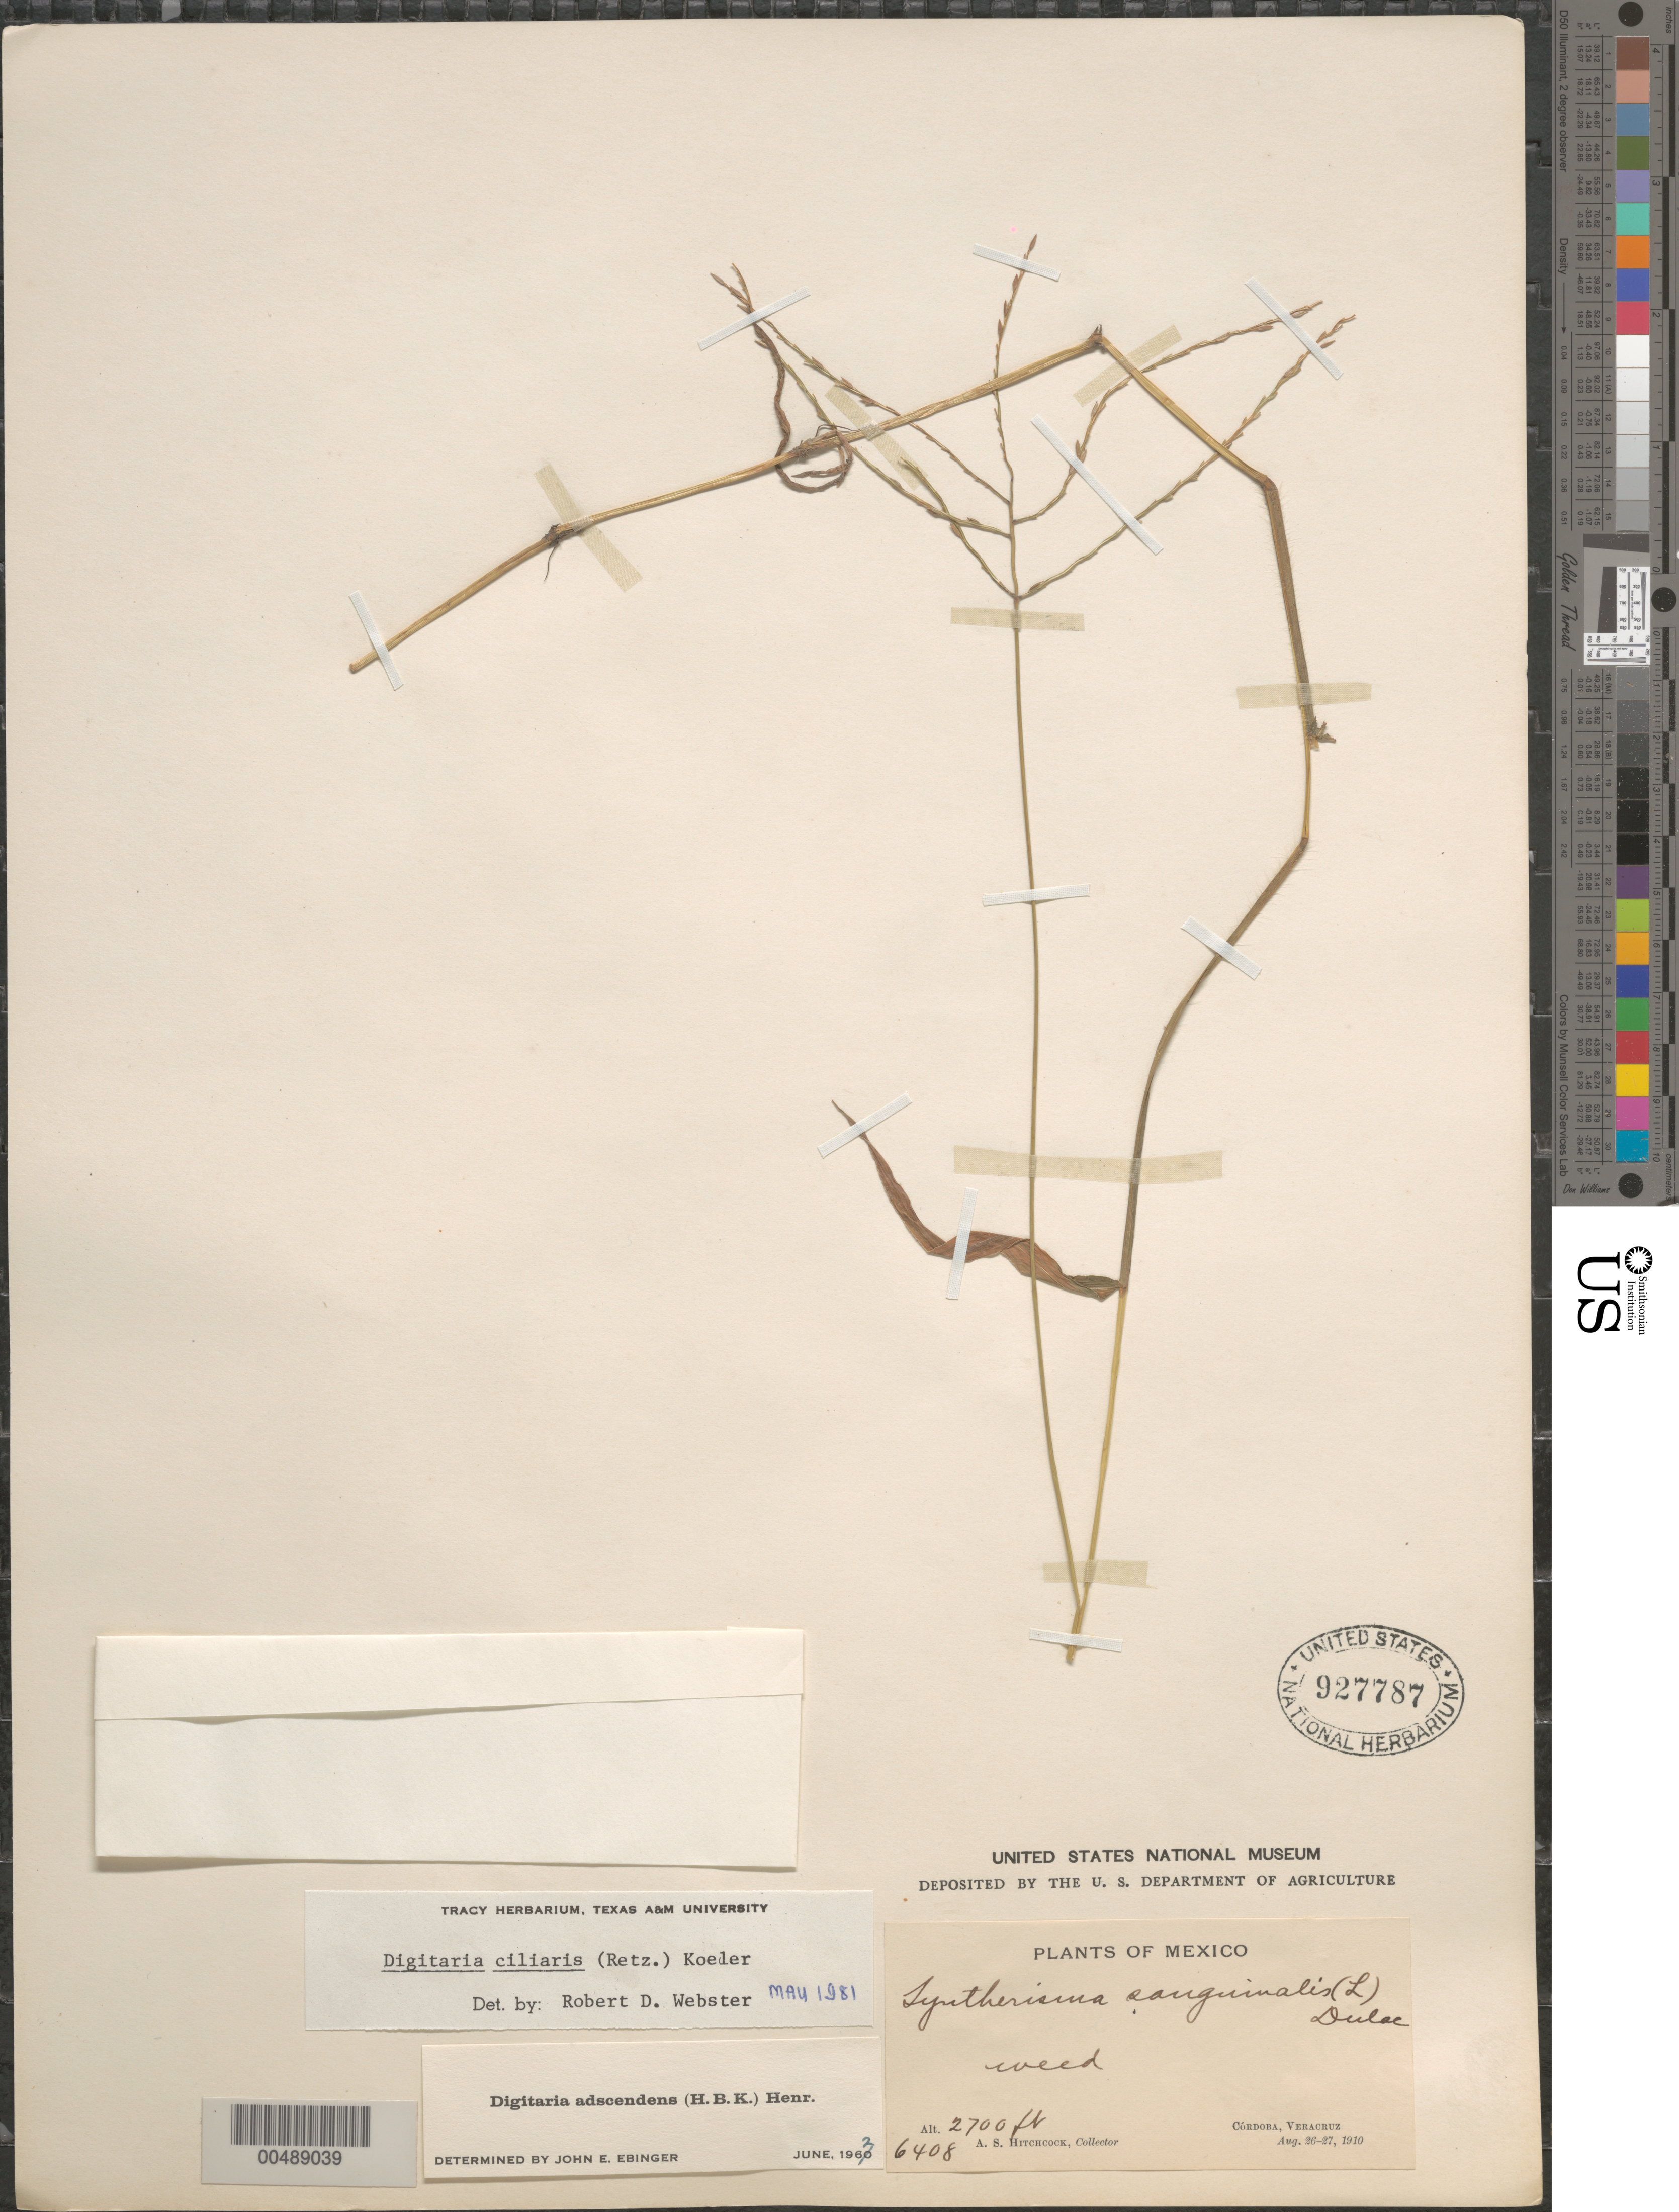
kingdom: Plantae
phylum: Tracheophyta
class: Liliopsida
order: Poales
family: Poaceae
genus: Digitaria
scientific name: Digitaria ciliaris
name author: (Retz.) Koeler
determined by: Webster, Robert D.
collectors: A. S. Hitchcock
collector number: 6408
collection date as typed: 26 Aug 1910 to 27 Aug 1910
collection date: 1910-08-26/1910-08-27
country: Mexico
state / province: Veracruz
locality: Córdoba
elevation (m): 823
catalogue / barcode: US 927787